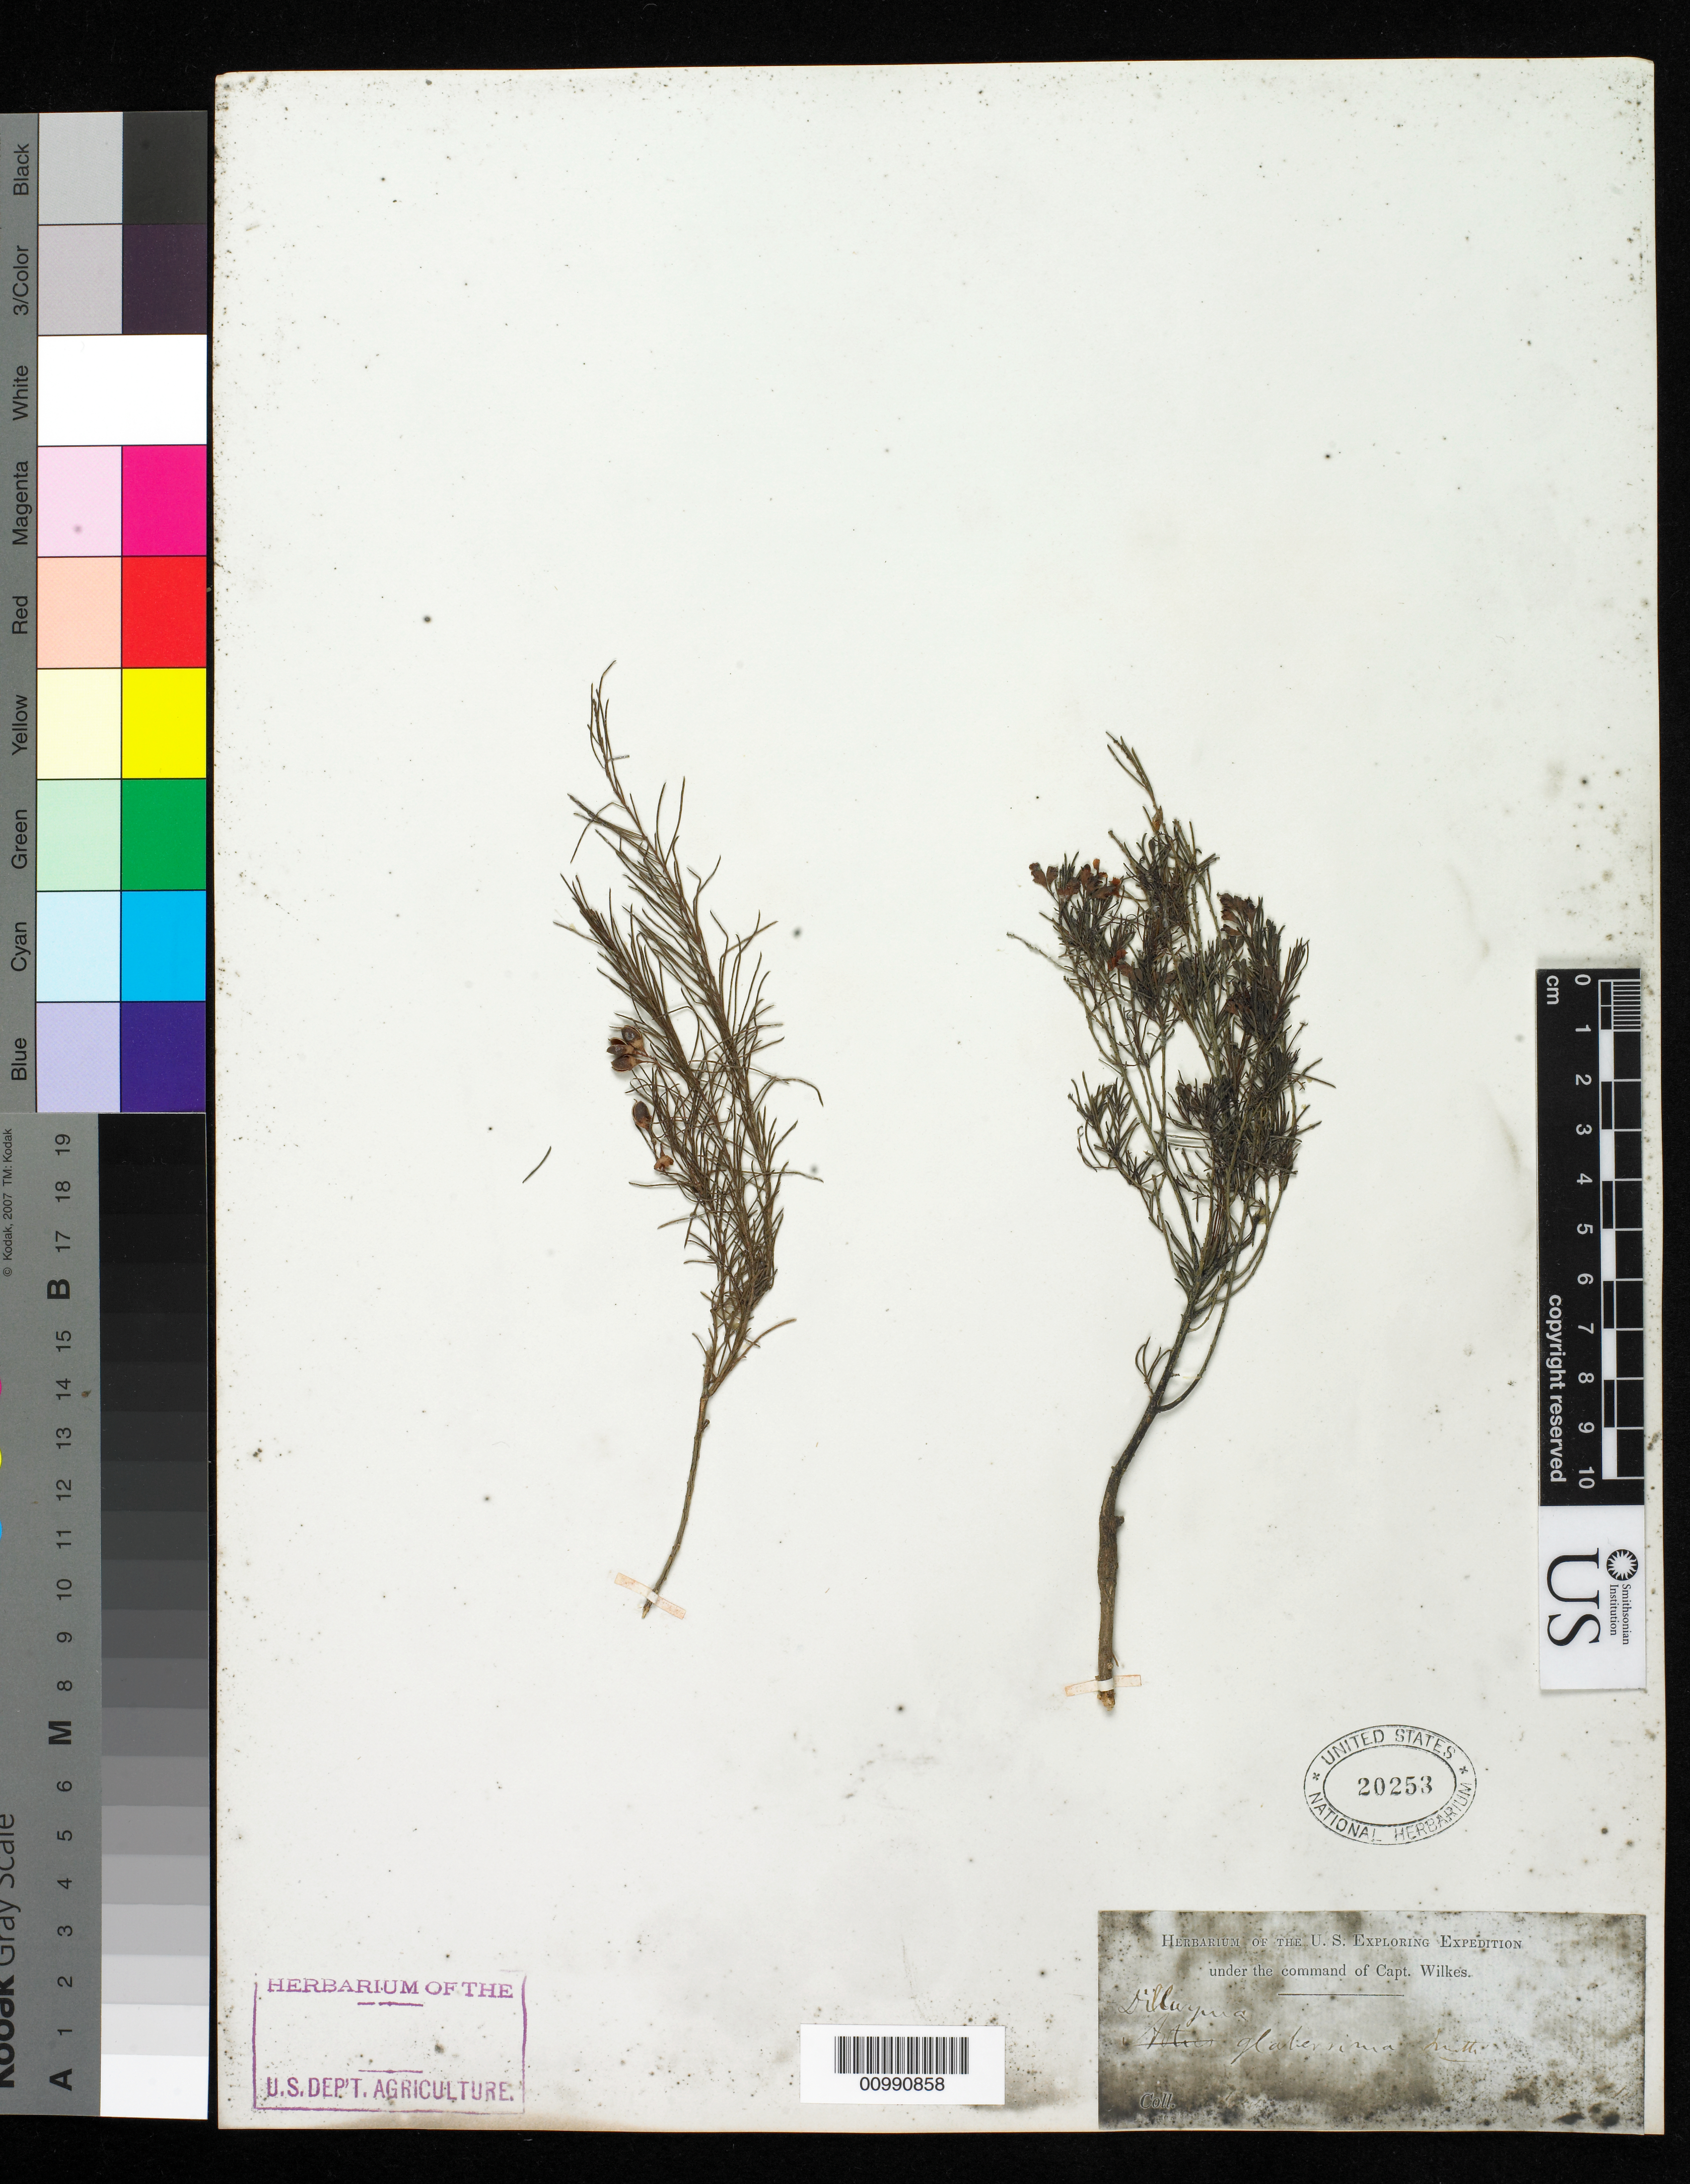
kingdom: Plantae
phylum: Tracheophyta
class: Magnoliopsida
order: Fabales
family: Fabaceae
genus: Dillwynia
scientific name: Dillwynia glaberrima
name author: Sm.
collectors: Wilkes Explor. Exped.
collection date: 1838/1842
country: Australia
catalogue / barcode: US 20253